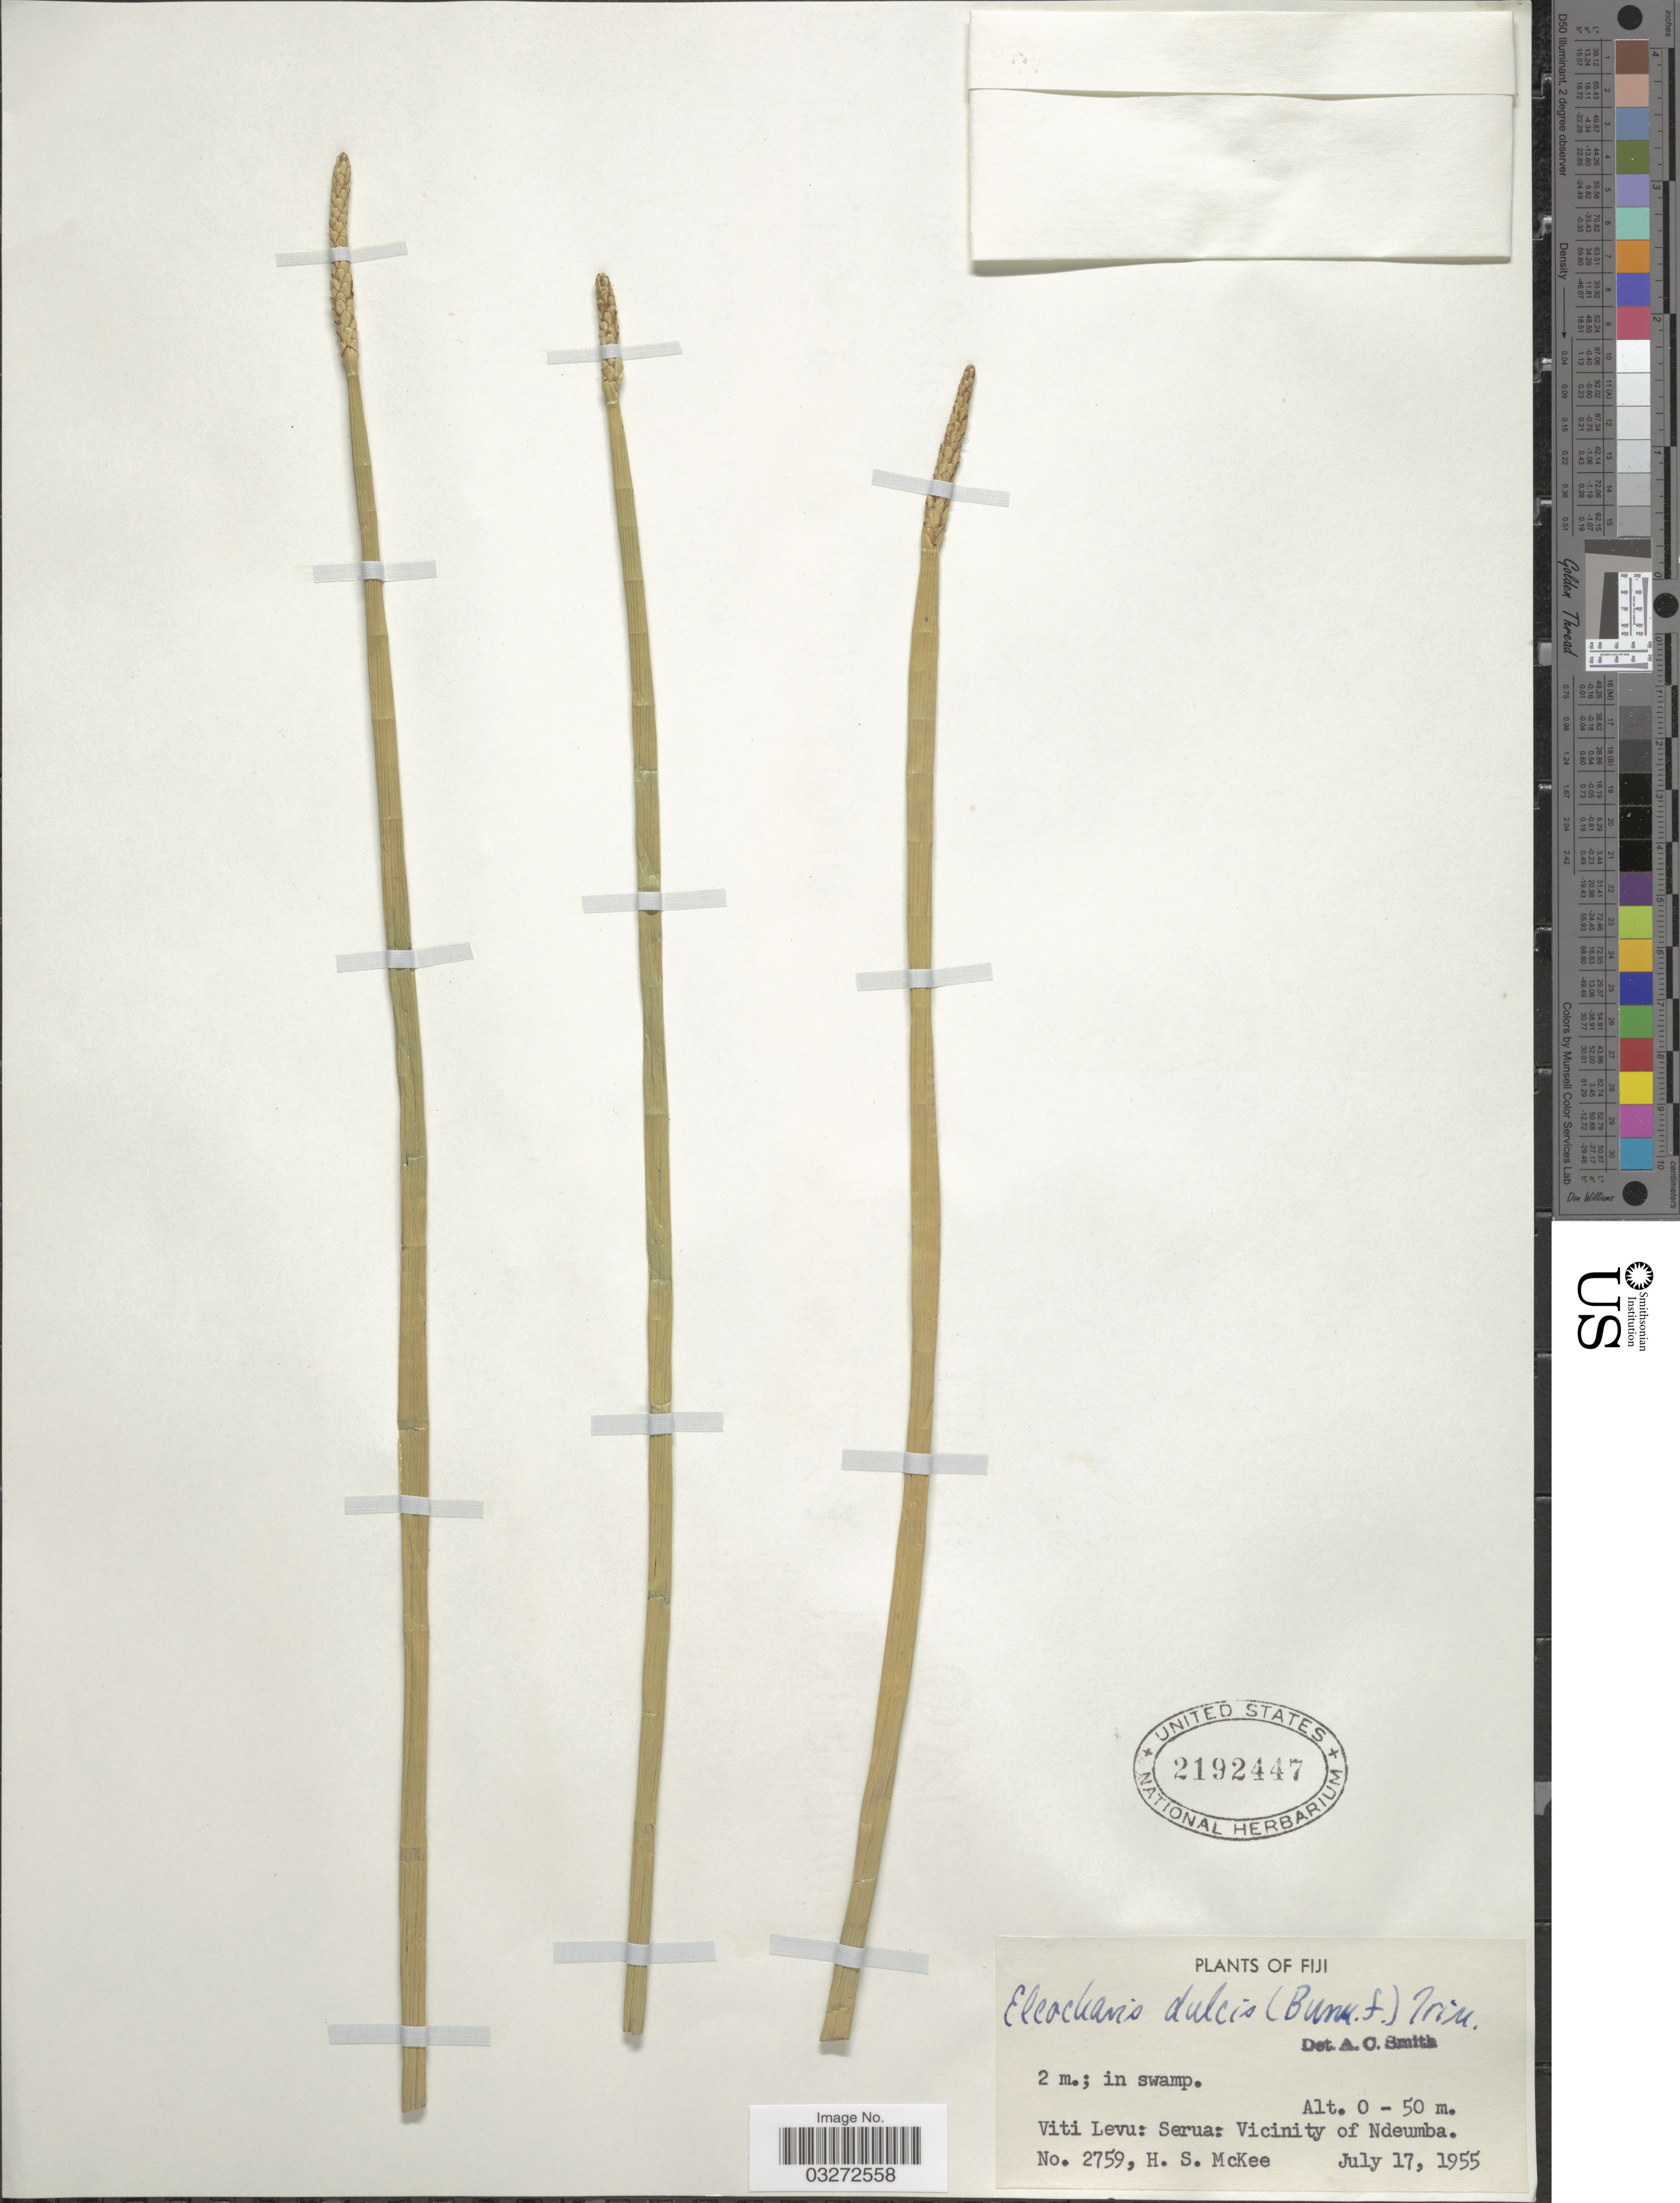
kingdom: Plantae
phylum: Tracheophyta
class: Liliopsida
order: Poales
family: Cyperaceae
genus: Eleocharis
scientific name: Eleocharis dulcis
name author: (Burm. f.) Trin. ex Hensch.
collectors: H. S. McKee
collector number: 2759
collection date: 1955-07-17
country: Fiji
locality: Viti Levu: Serua: Vicinity of Ndeumba.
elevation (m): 0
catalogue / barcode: US 2192447